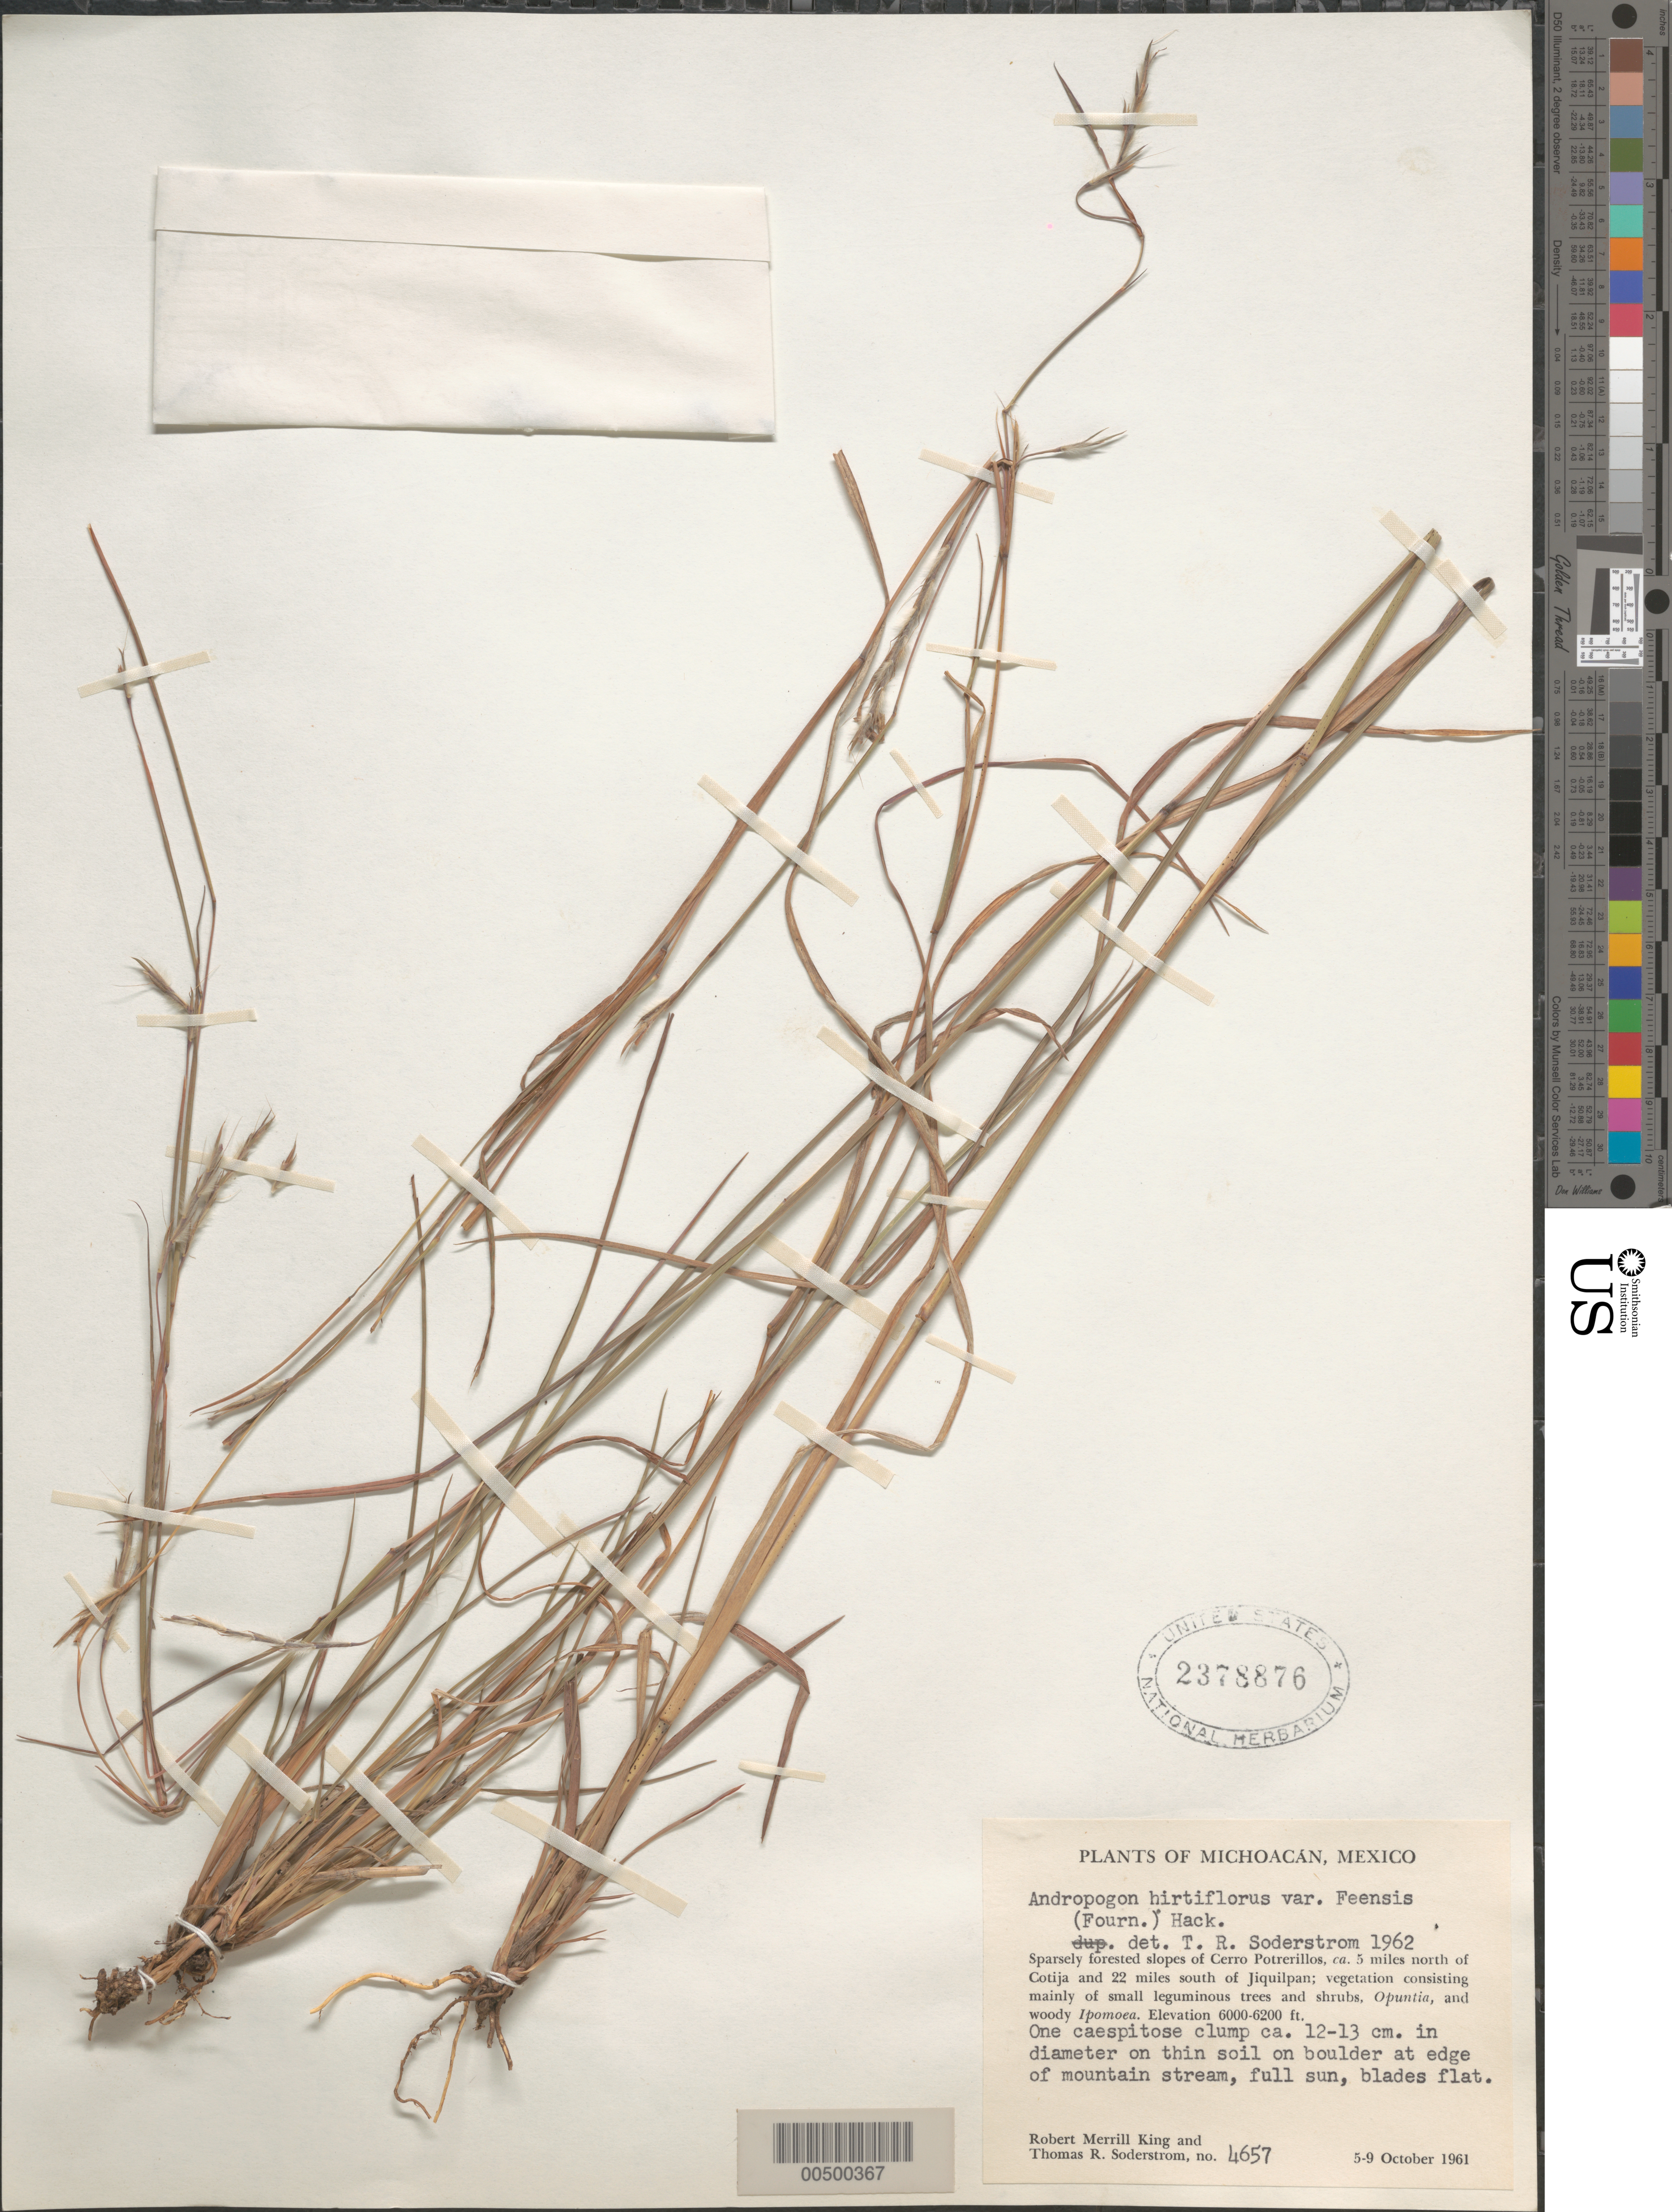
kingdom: Plantae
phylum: Tracheophyta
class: Liliopsida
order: Poales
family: Poaceae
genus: Schizachyrium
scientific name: Schizachyrium sanguineum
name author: (Retz.) Alston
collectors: R. M. King & T. R. Soderstrom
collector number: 4657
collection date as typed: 5 Oct 1961 to 9 Oct 1961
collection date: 1961-10-05/1961-10-09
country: Mexico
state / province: Michoacán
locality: Cerro Potrerillos, ca. 5 mi N of Cotija & 22 mi S of Jiquilpan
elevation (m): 1829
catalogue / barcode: US 2378876